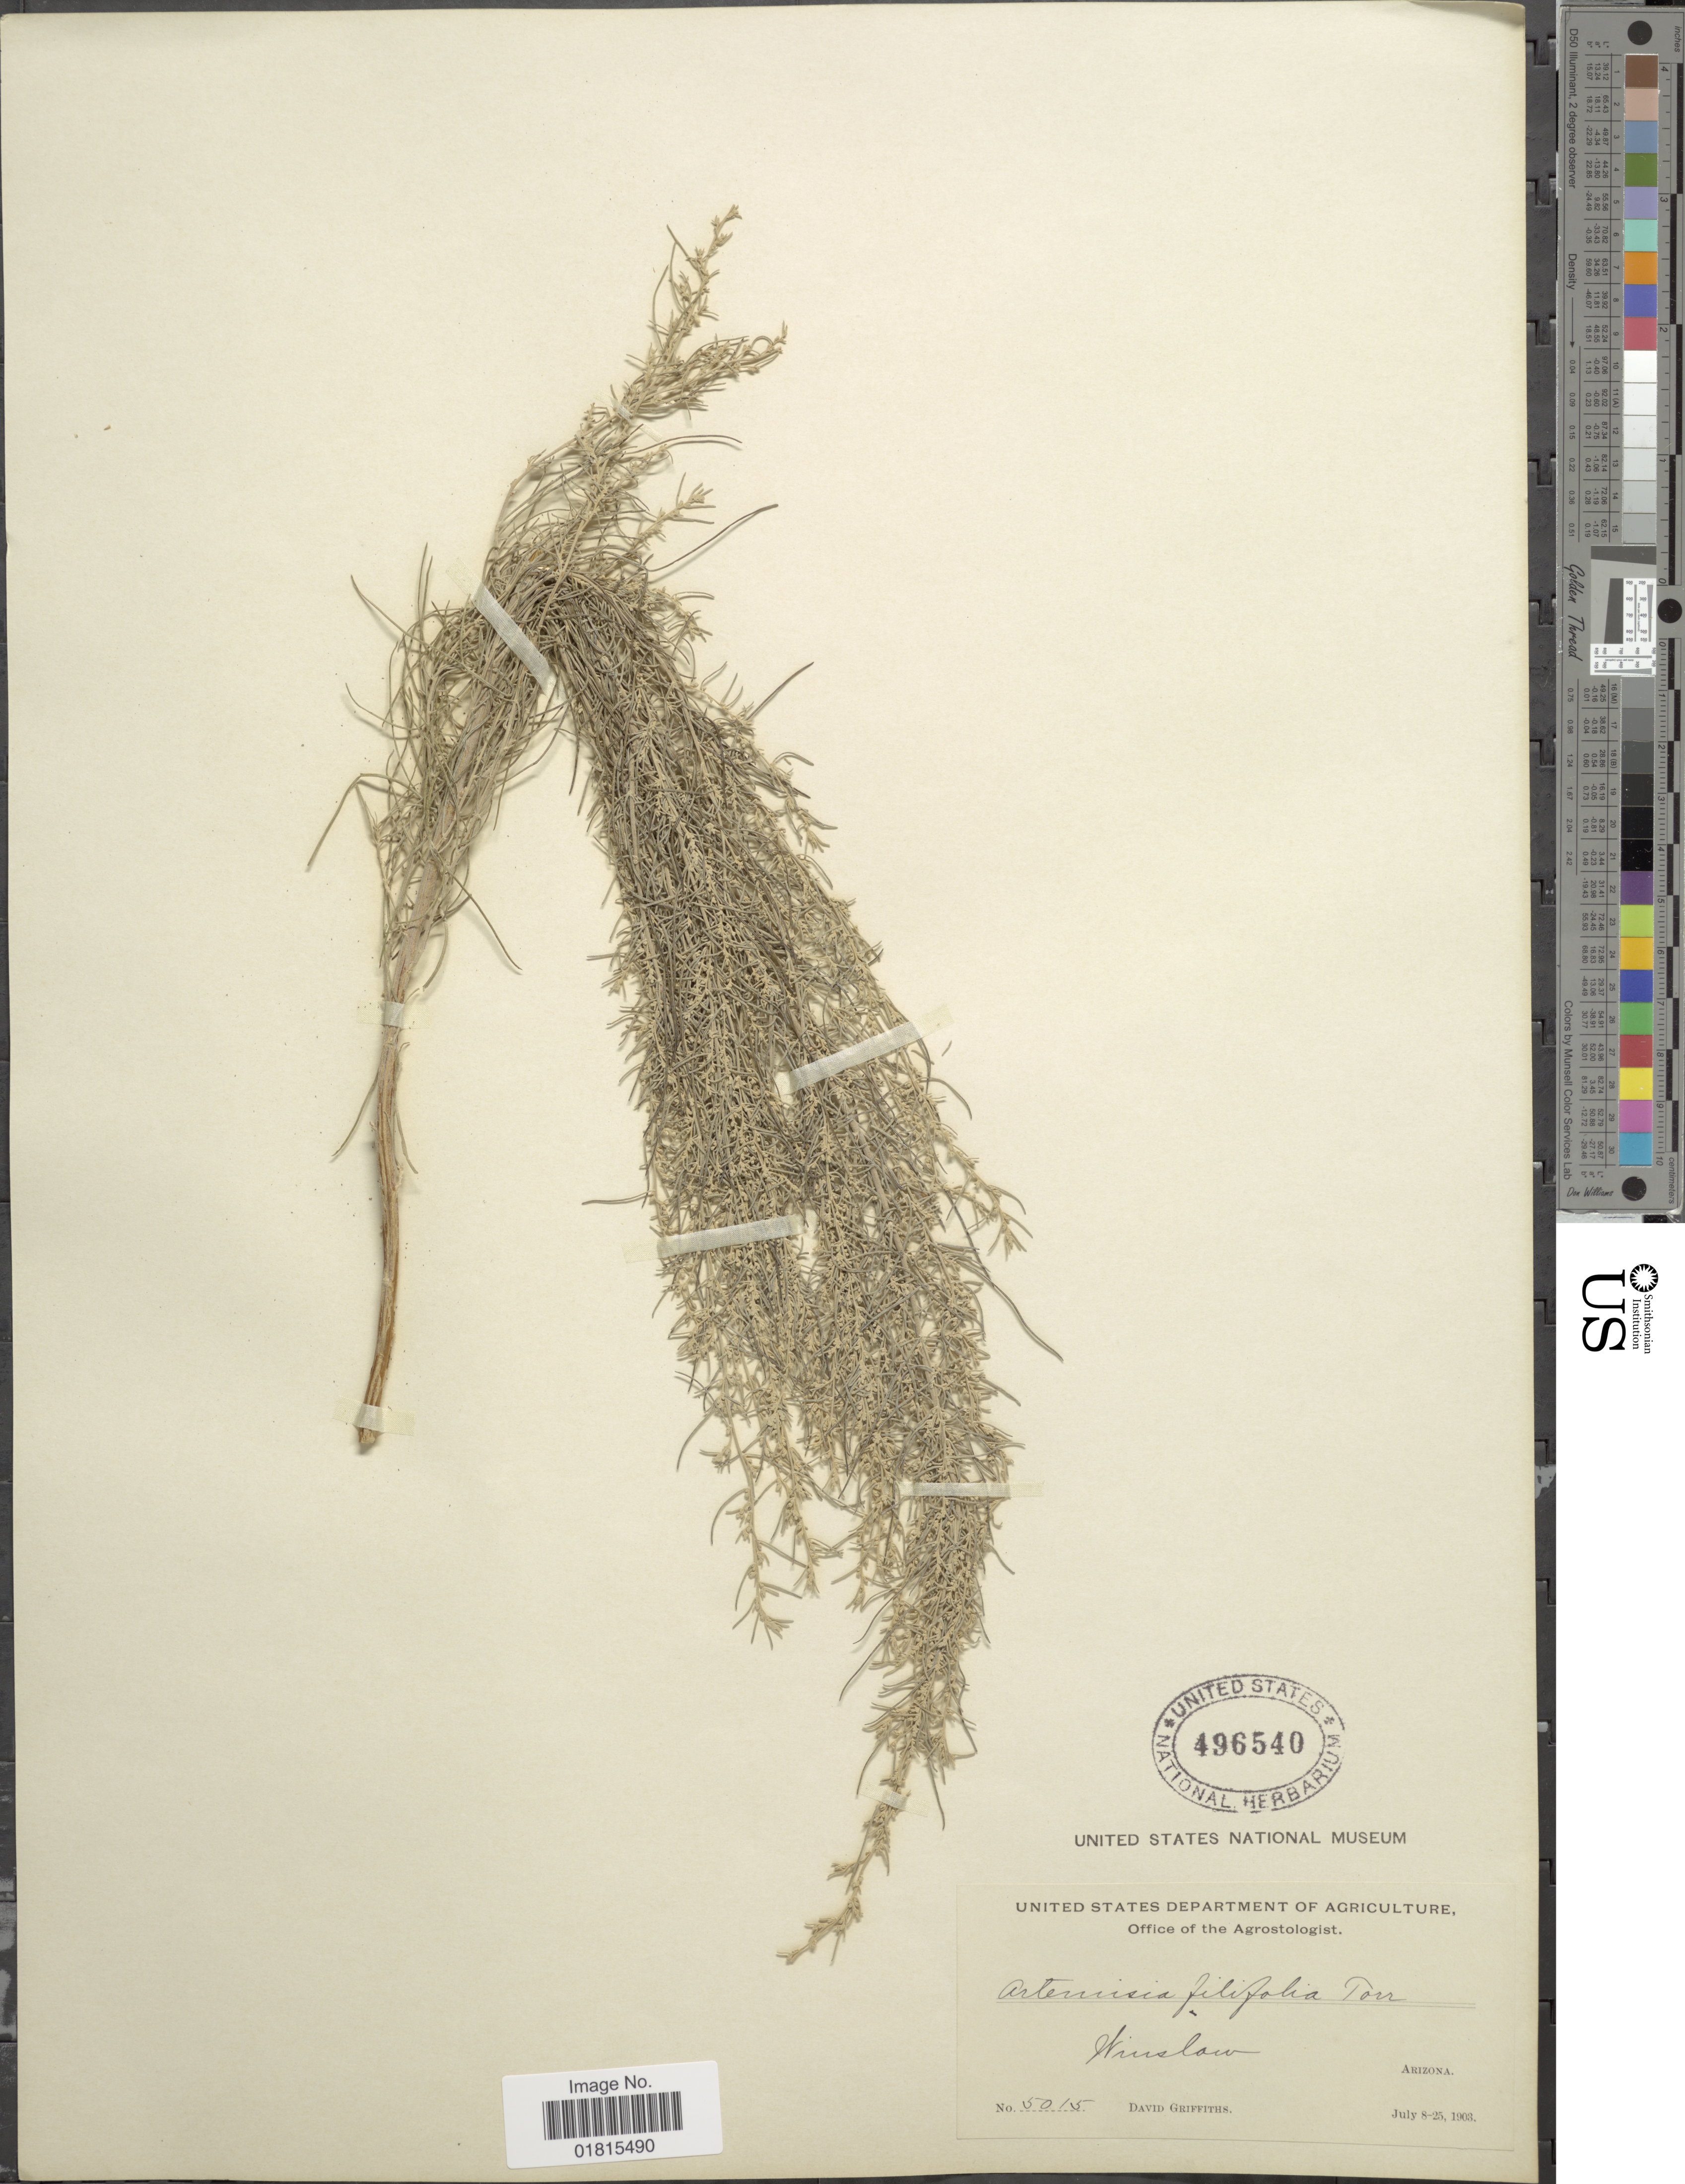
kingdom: Plantae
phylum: Tracheophyta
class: Magnoliopsida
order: Asterales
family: Asteraceae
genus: Artemisia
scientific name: Artemisia filifolia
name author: Torr.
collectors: D. Griffiths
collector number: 5015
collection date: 1903-07-08/1903-07-25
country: United States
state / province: Arizona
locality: Winslow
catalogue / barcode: US 496540